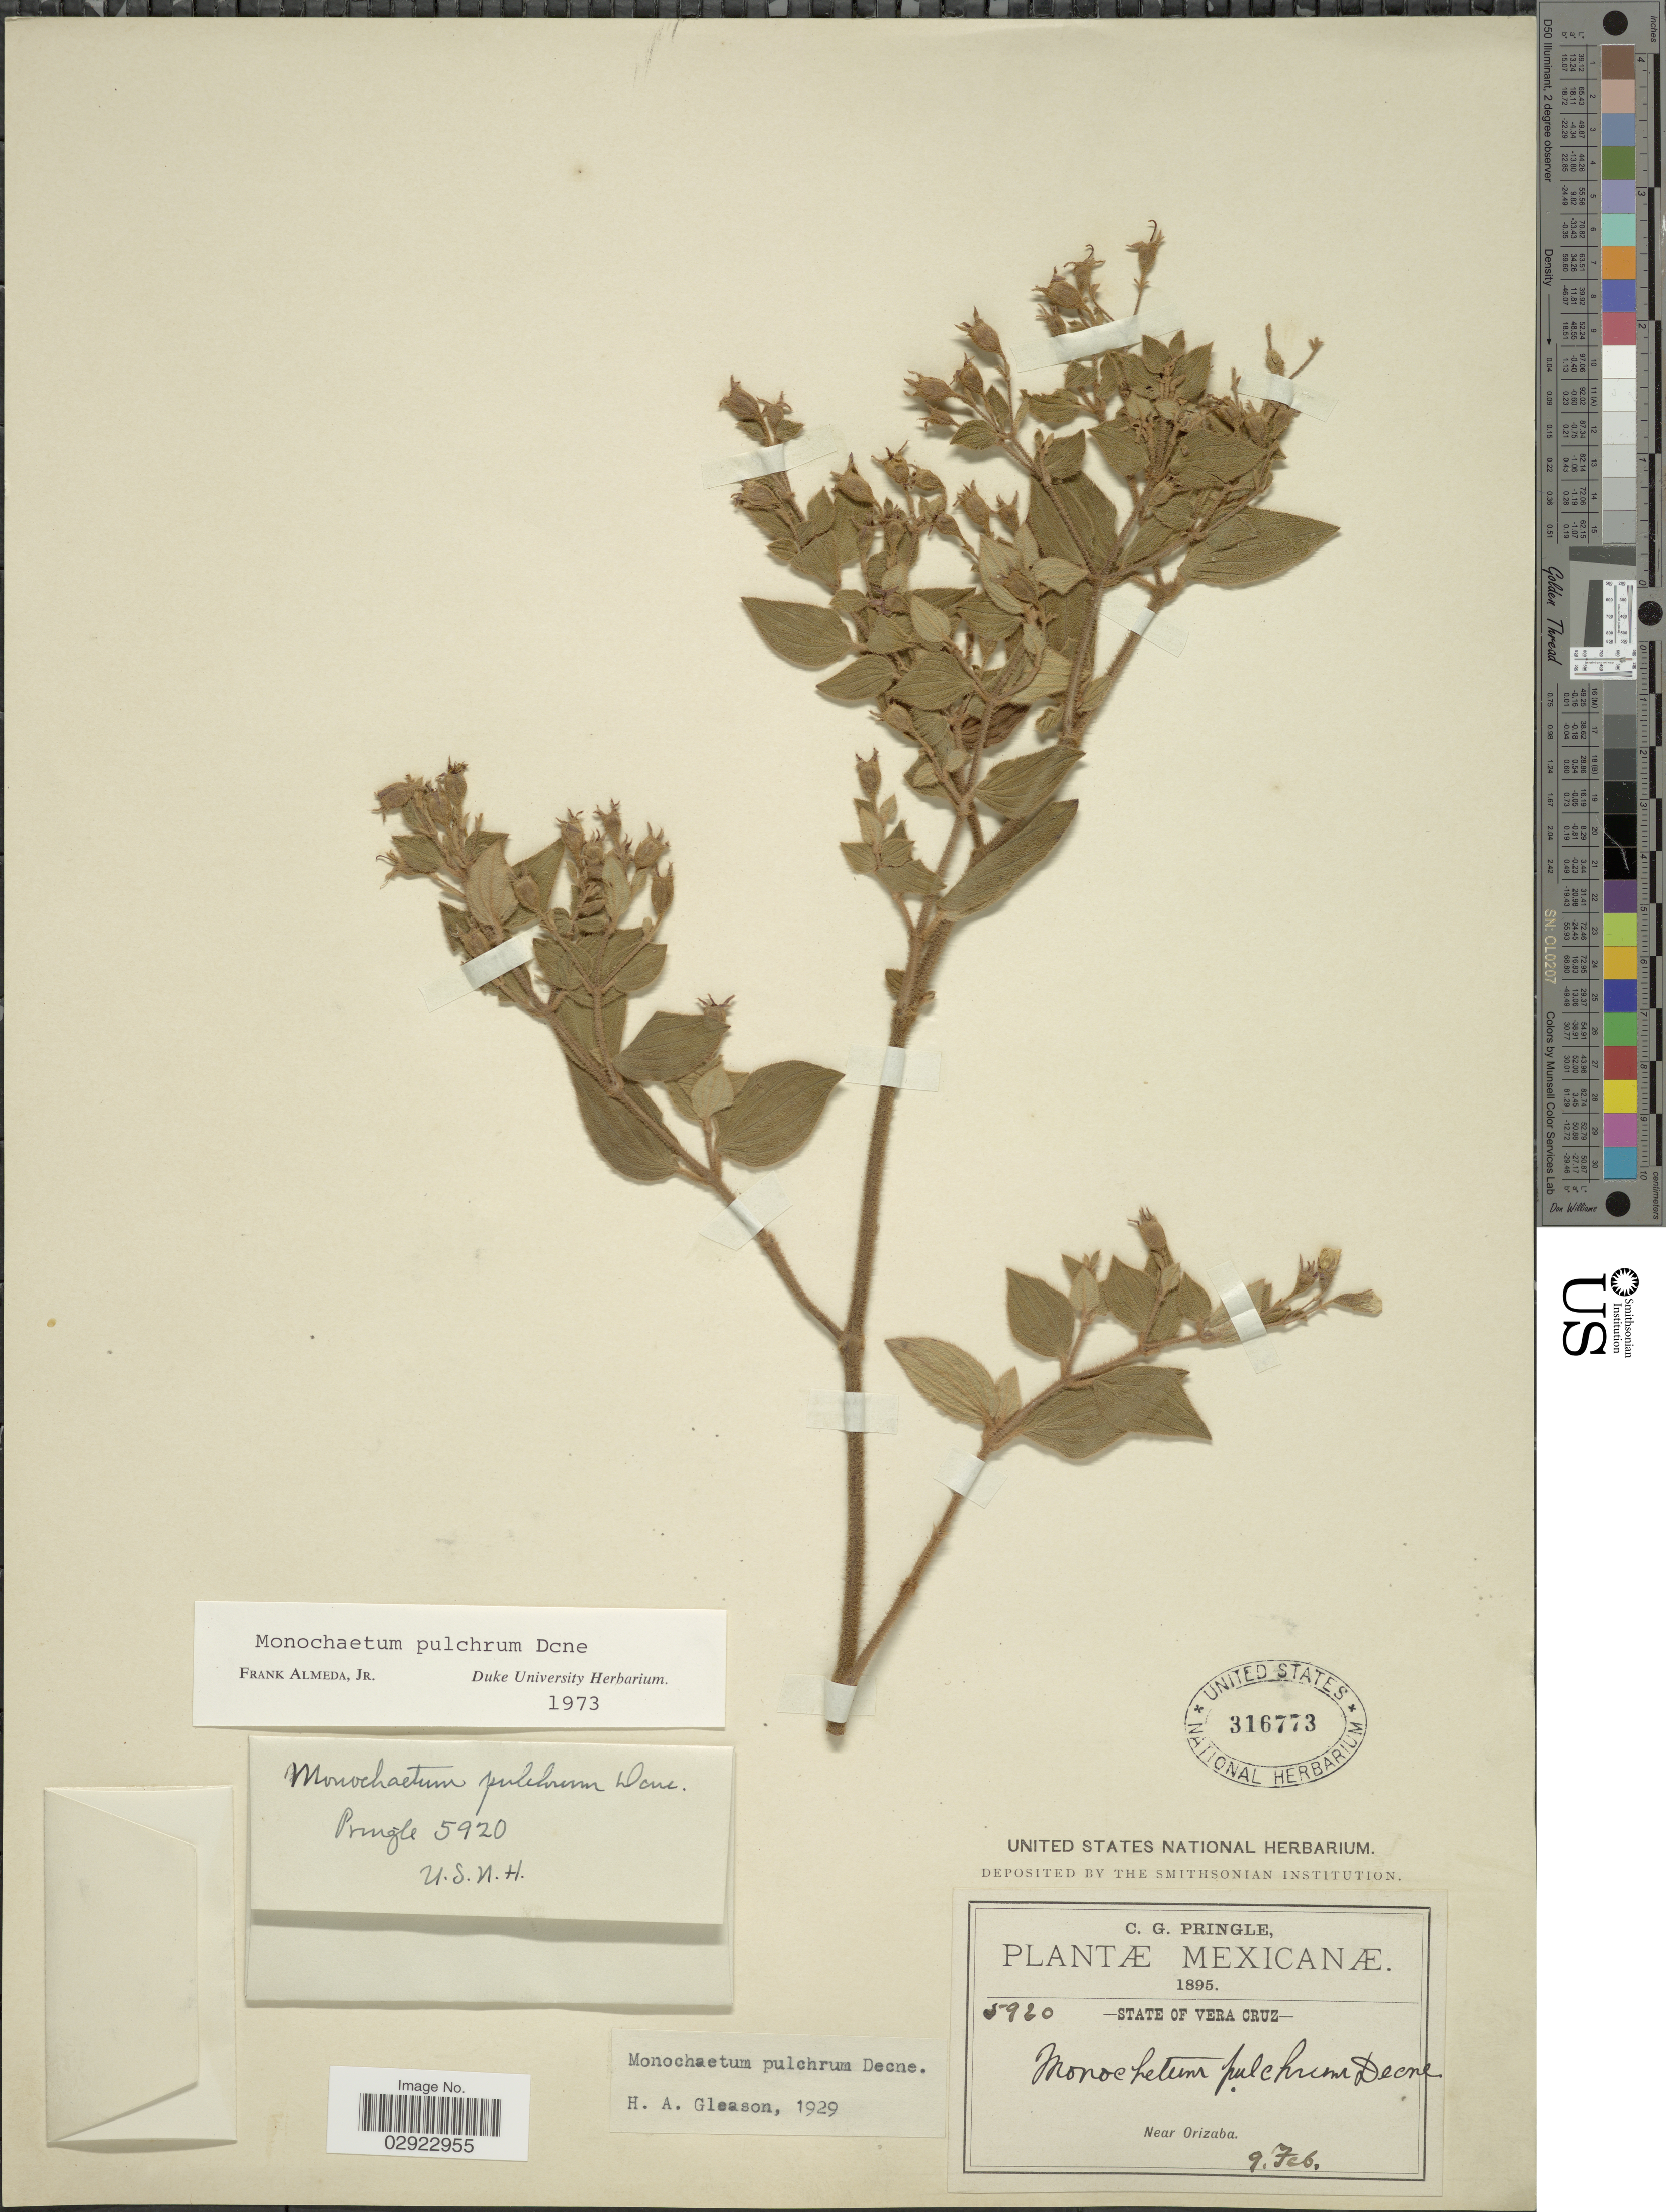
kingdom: Plantae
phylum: Tracheophyta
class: Magnoliopsida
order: Myrtales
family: Melastomataceae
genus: Monochaetum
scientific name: Monochaetum pulchrum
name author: Decne.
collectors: C. G. Pringle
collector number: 5920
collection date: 1895-02-09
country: Mexico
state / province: Veracruz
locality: State of Vera Cruz. Near Orizaba.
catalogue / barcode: US 316773